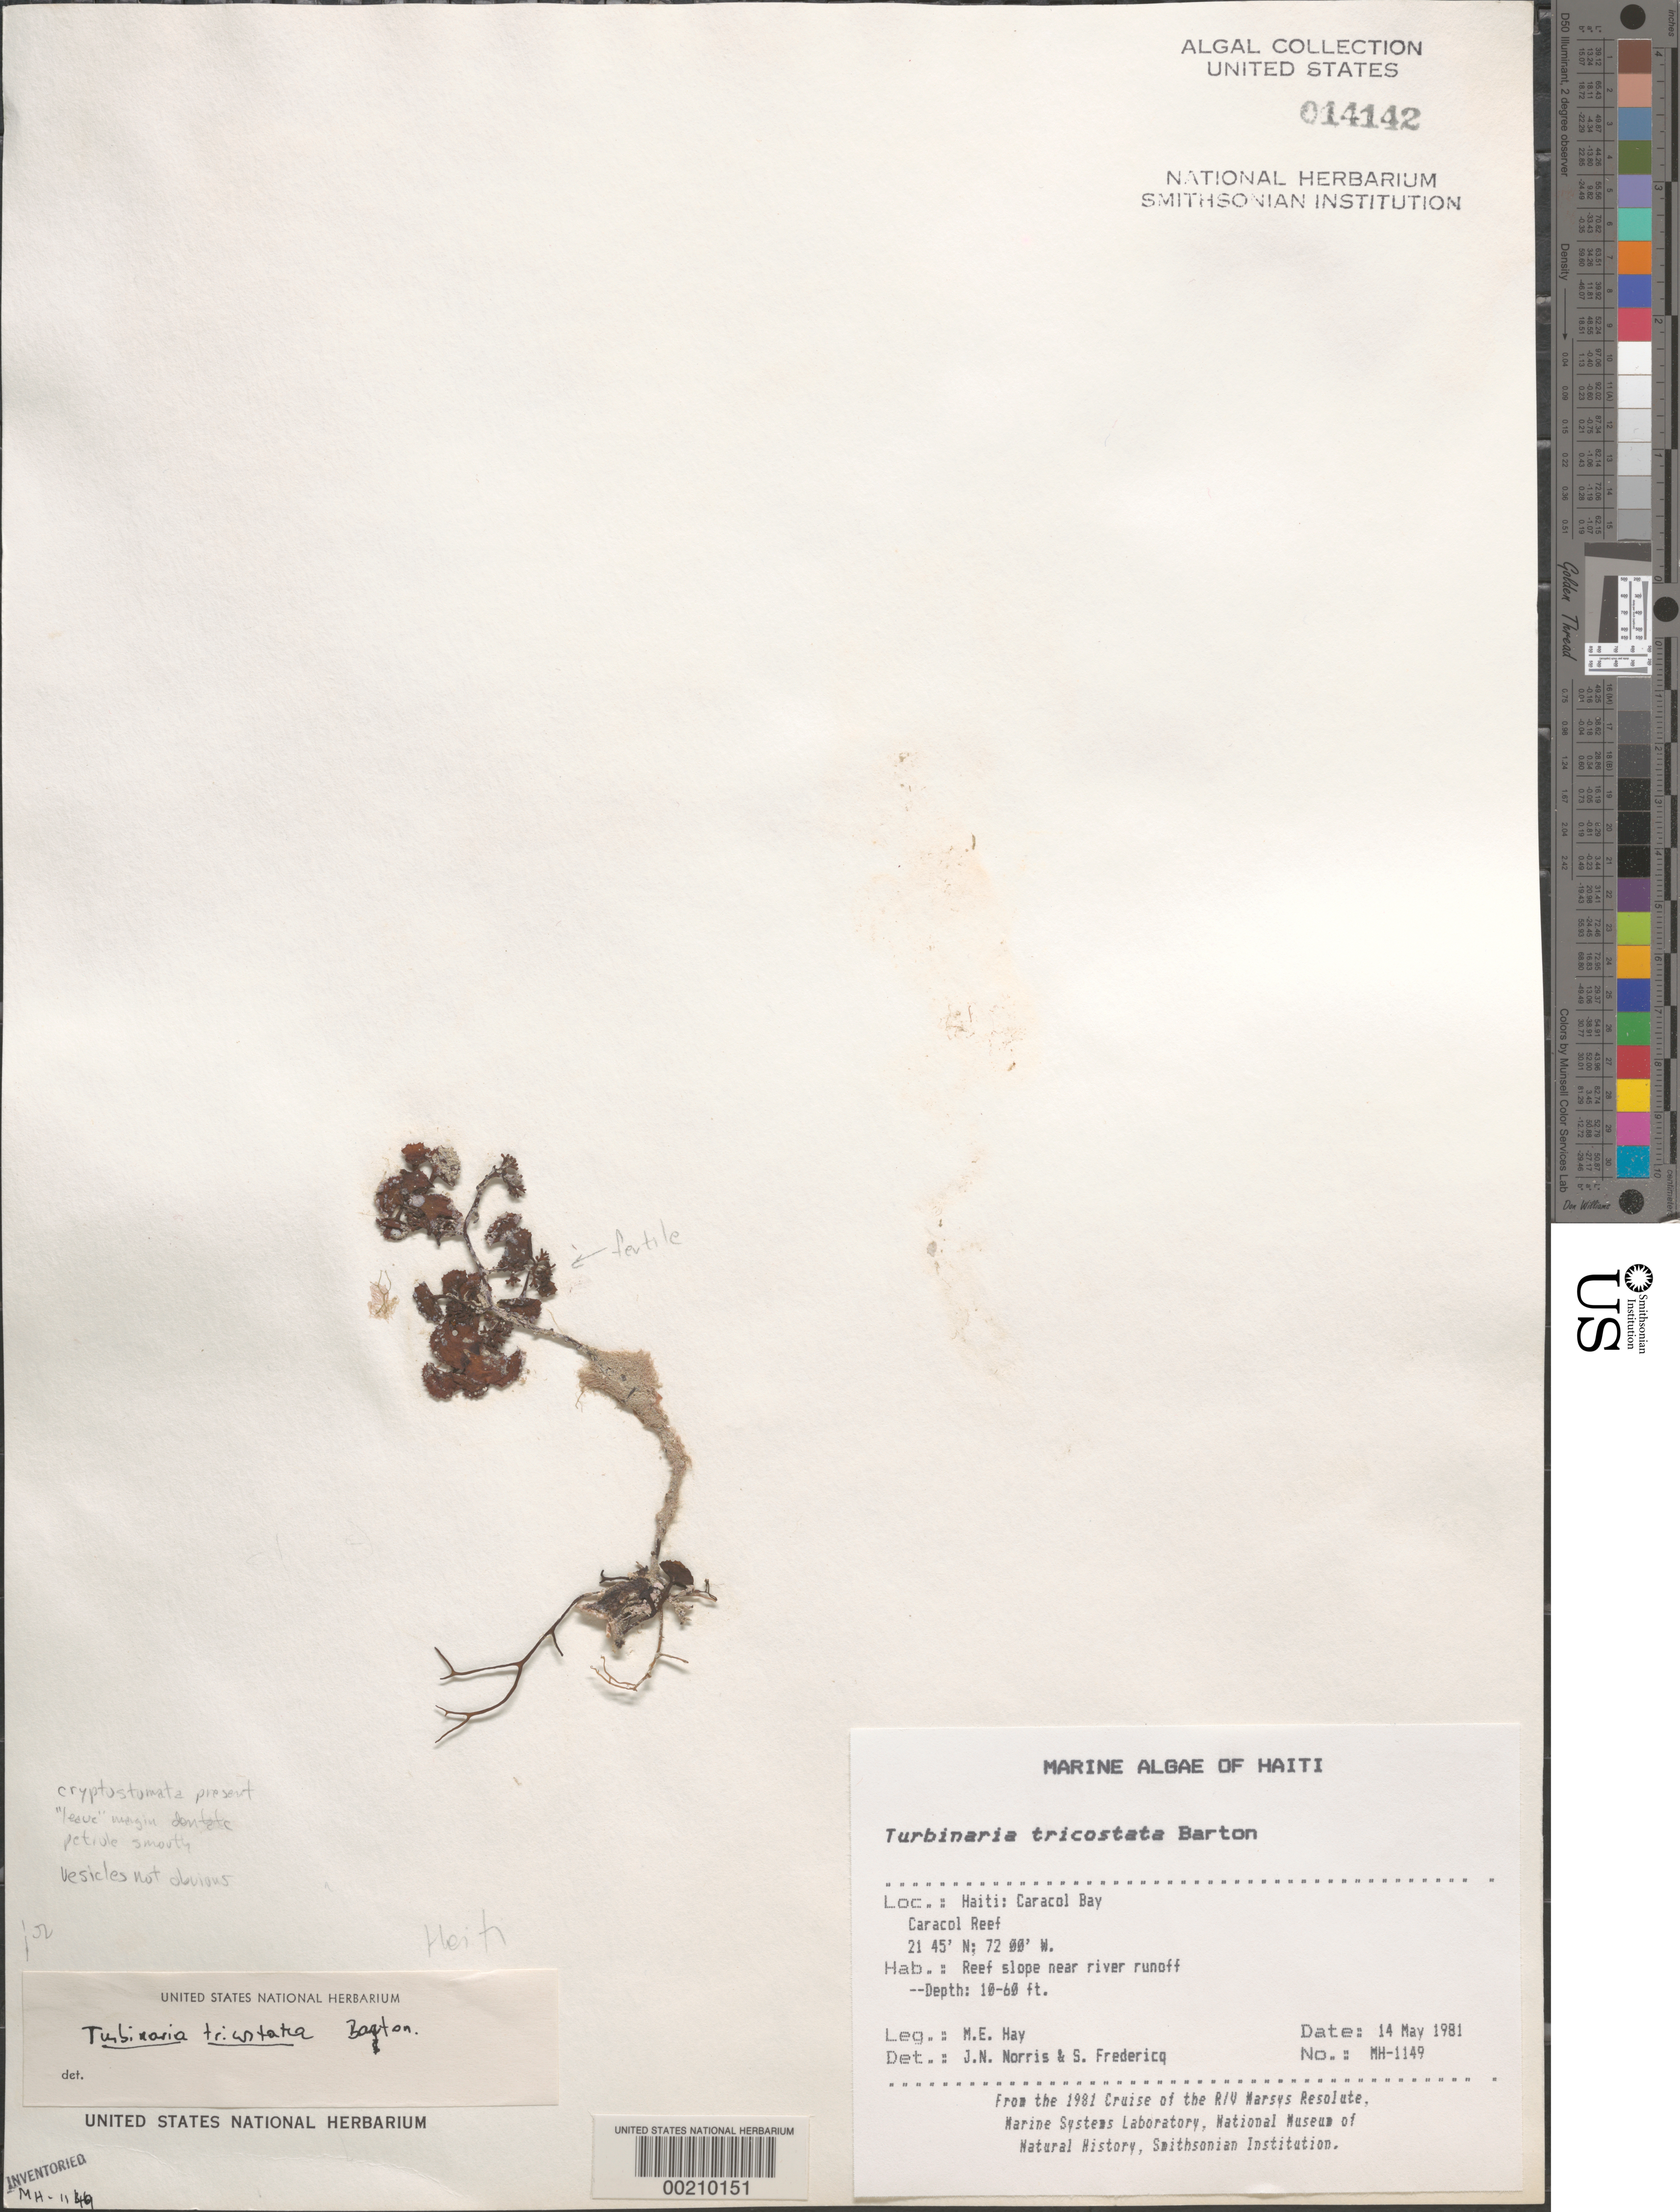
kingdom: Chromista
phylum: Ochrophyta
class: Phaeophyceae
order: Fucales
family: Sargassaceae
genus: Turbinaria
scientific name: Turbinaria tricostata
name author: E.S. Barton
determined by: Norris, J. N.; Fredericq, S.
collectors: M. E. Hay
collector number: MEH-1149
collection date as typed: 14 May 1981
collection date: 1981-05-14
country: Haiti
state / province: Nord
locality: Caracol Reef, Caracol Bay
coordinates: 21 45'N, 72 00'W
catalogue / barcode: US 14142